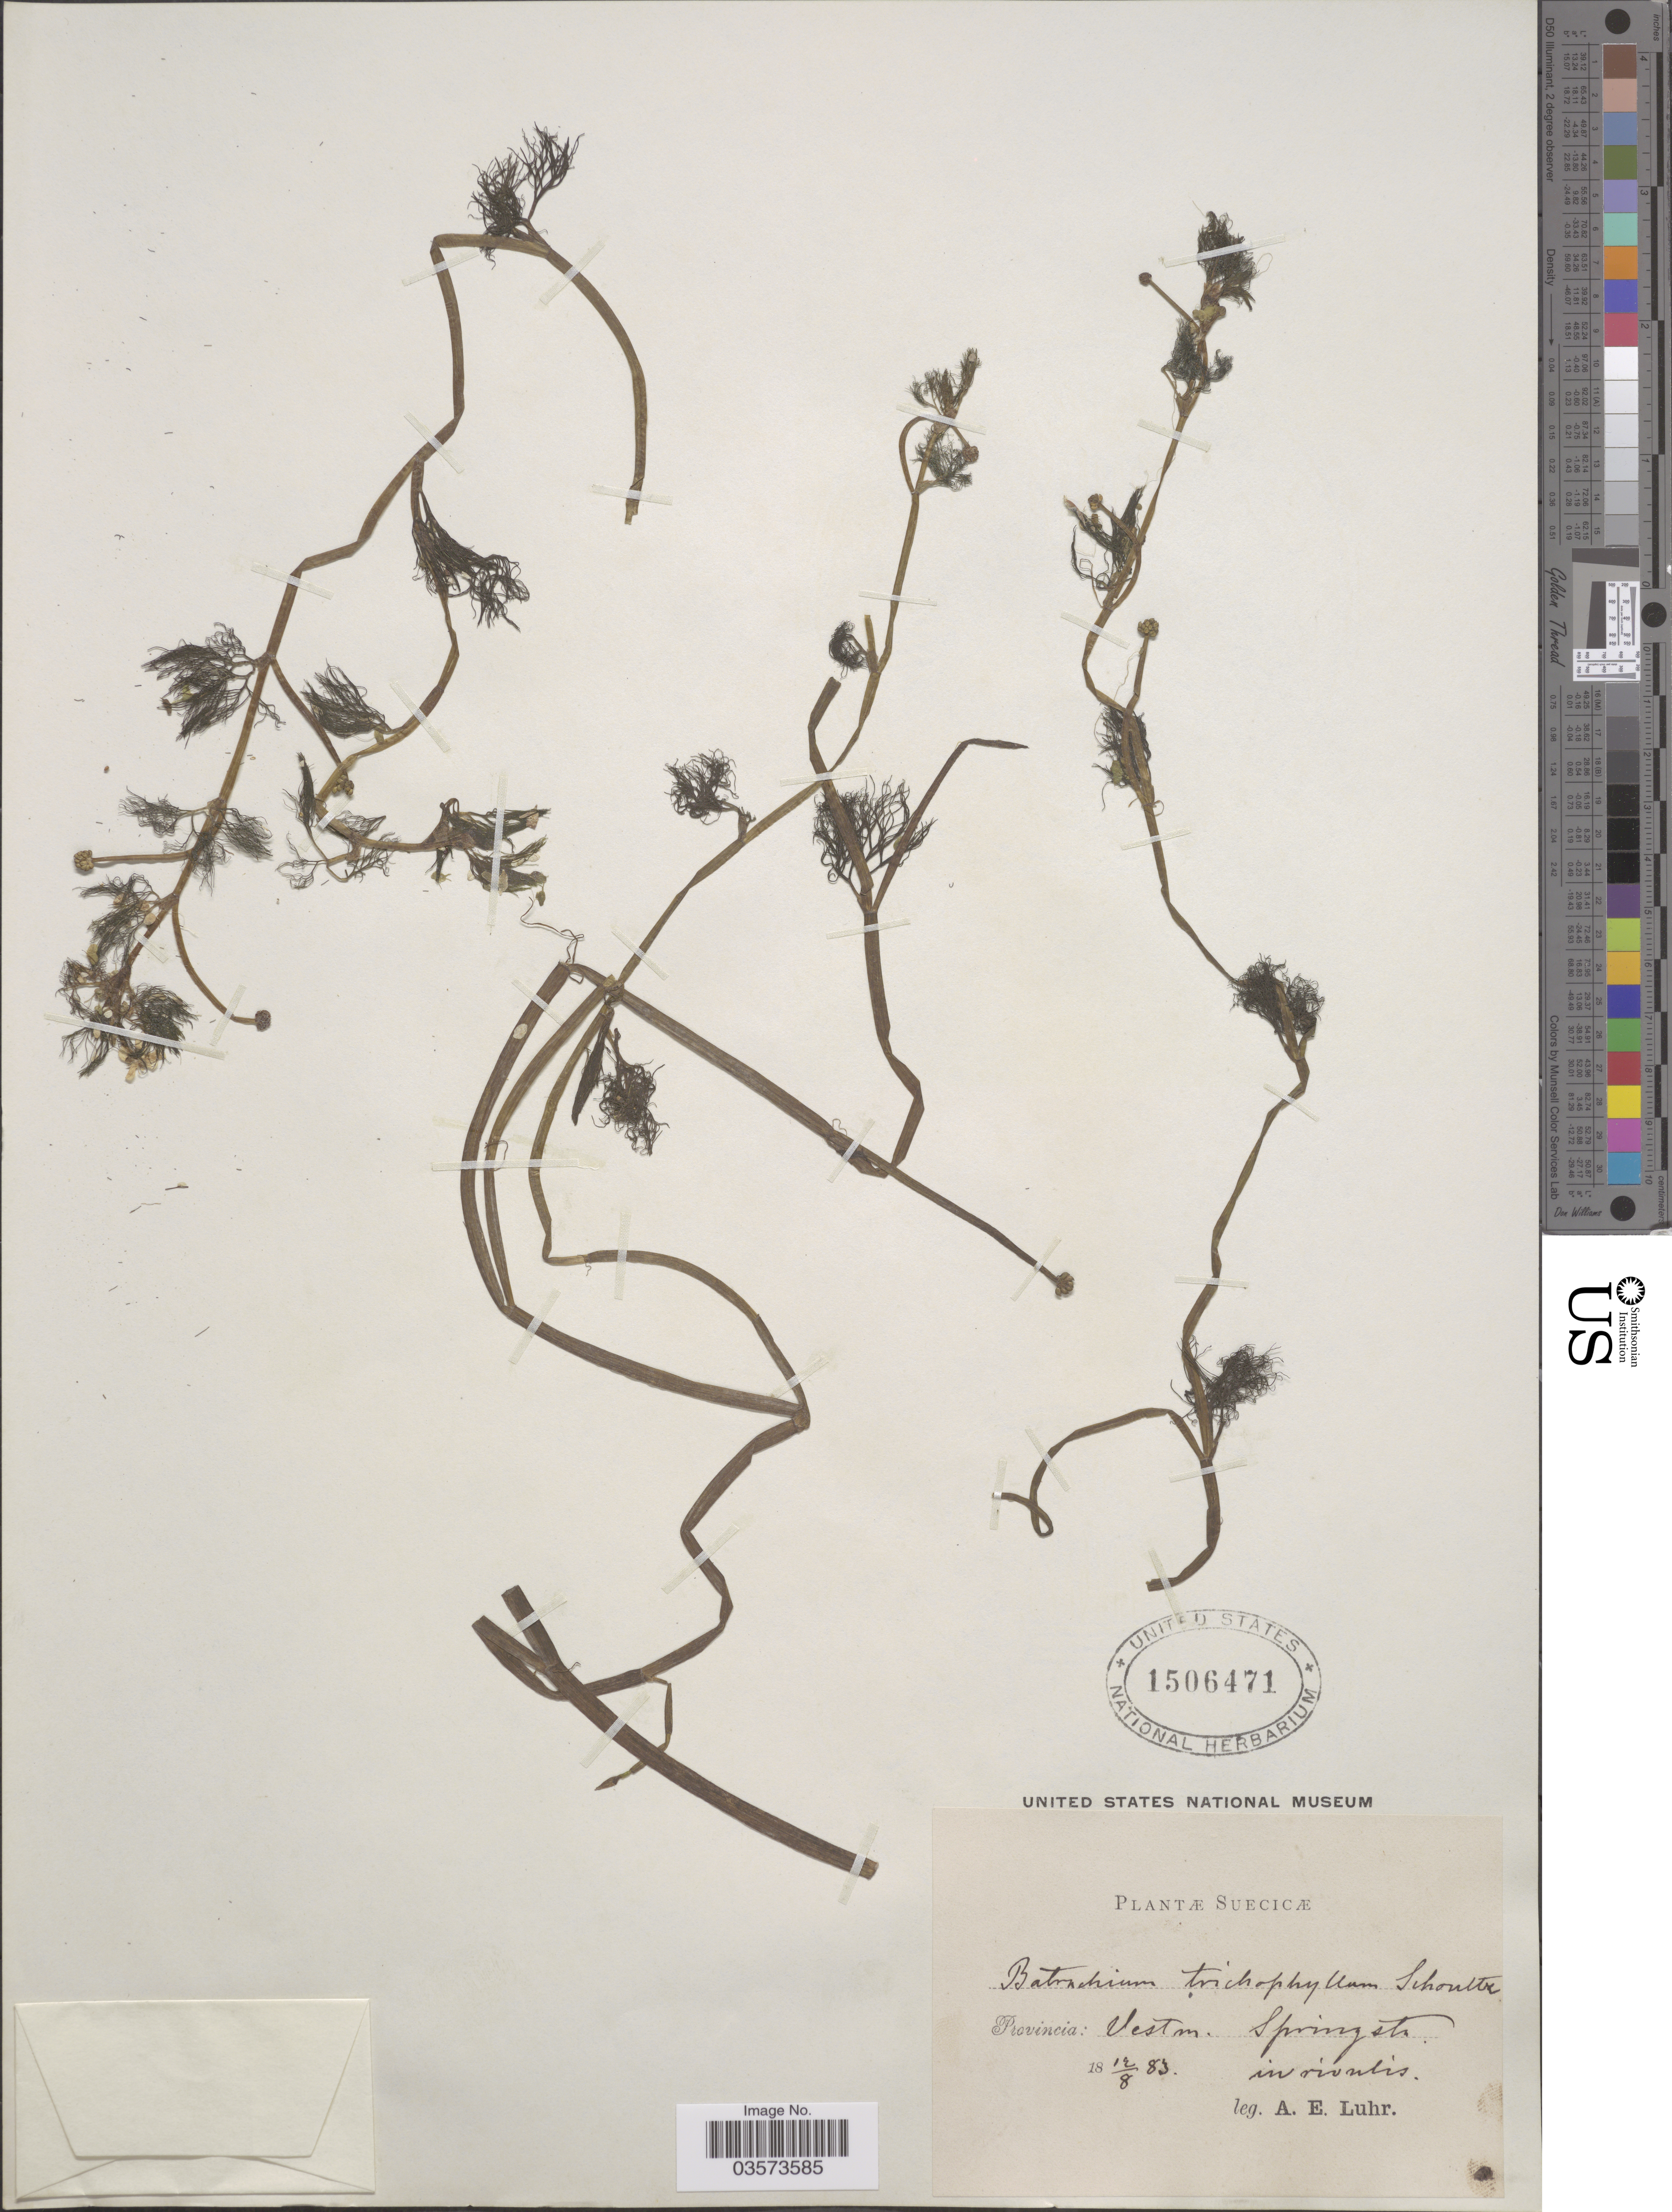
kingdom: Plantae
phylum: Tracheophyta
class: Magnoliopsida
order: Ranunculales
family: Ranunculaceae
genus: Ranunculus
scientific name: Ranunculus trichophyllus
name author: Chaix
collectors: A. Luhr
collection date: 1883-08-12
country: Sweden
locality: Suecicæ. Provincia: Vestm. Springsta.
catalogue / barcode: US 1506471